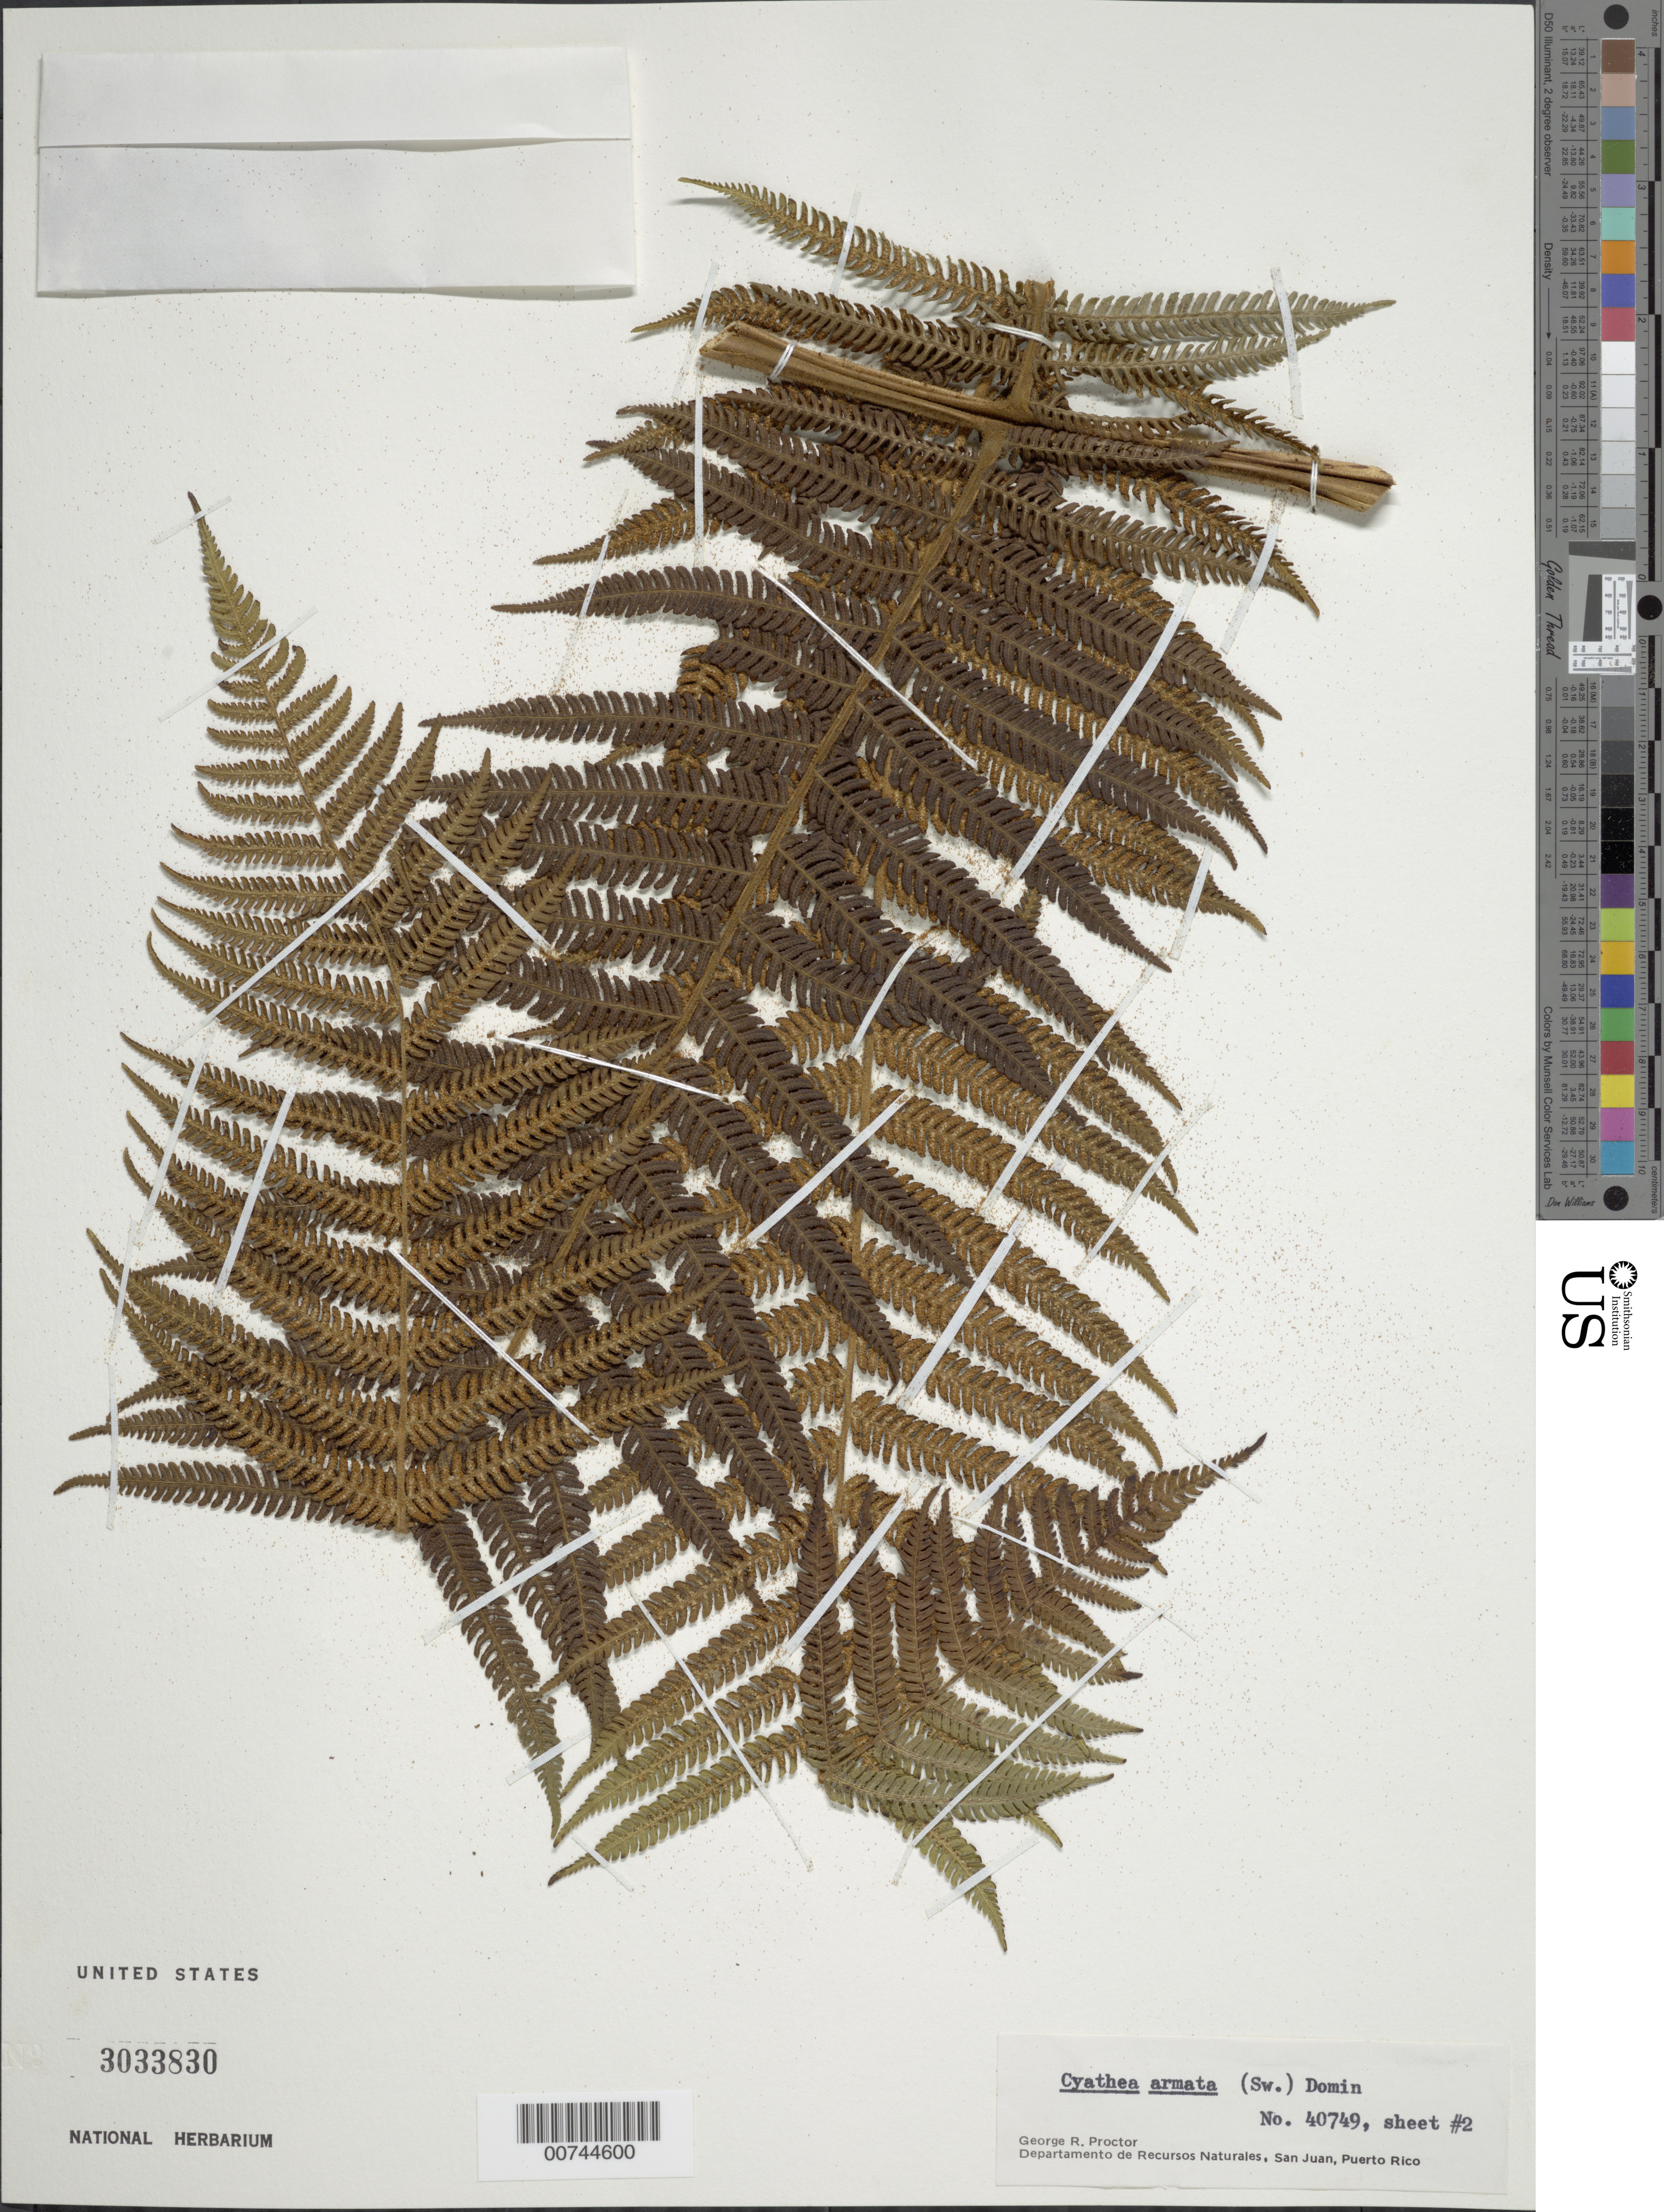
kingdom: Plantae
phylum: Tracheophyta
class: Polypodiopsida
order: Cyatheales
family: Cyatheaceae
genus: Alsophila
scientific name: Alsophila swartziana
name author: Mart.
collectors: G. R. Proctor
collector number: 40749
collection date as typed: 19 Aug 1984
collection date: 1984-08-19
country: Puerto Rico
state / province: Jayuya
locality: Cordillera Central: Toro Negro State Forest. E. side of Cerro de Punta. Municipio de Jayuya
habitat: Tree-fern in thicket on steep mountain slope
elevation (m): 1250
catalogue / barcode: US 3033830